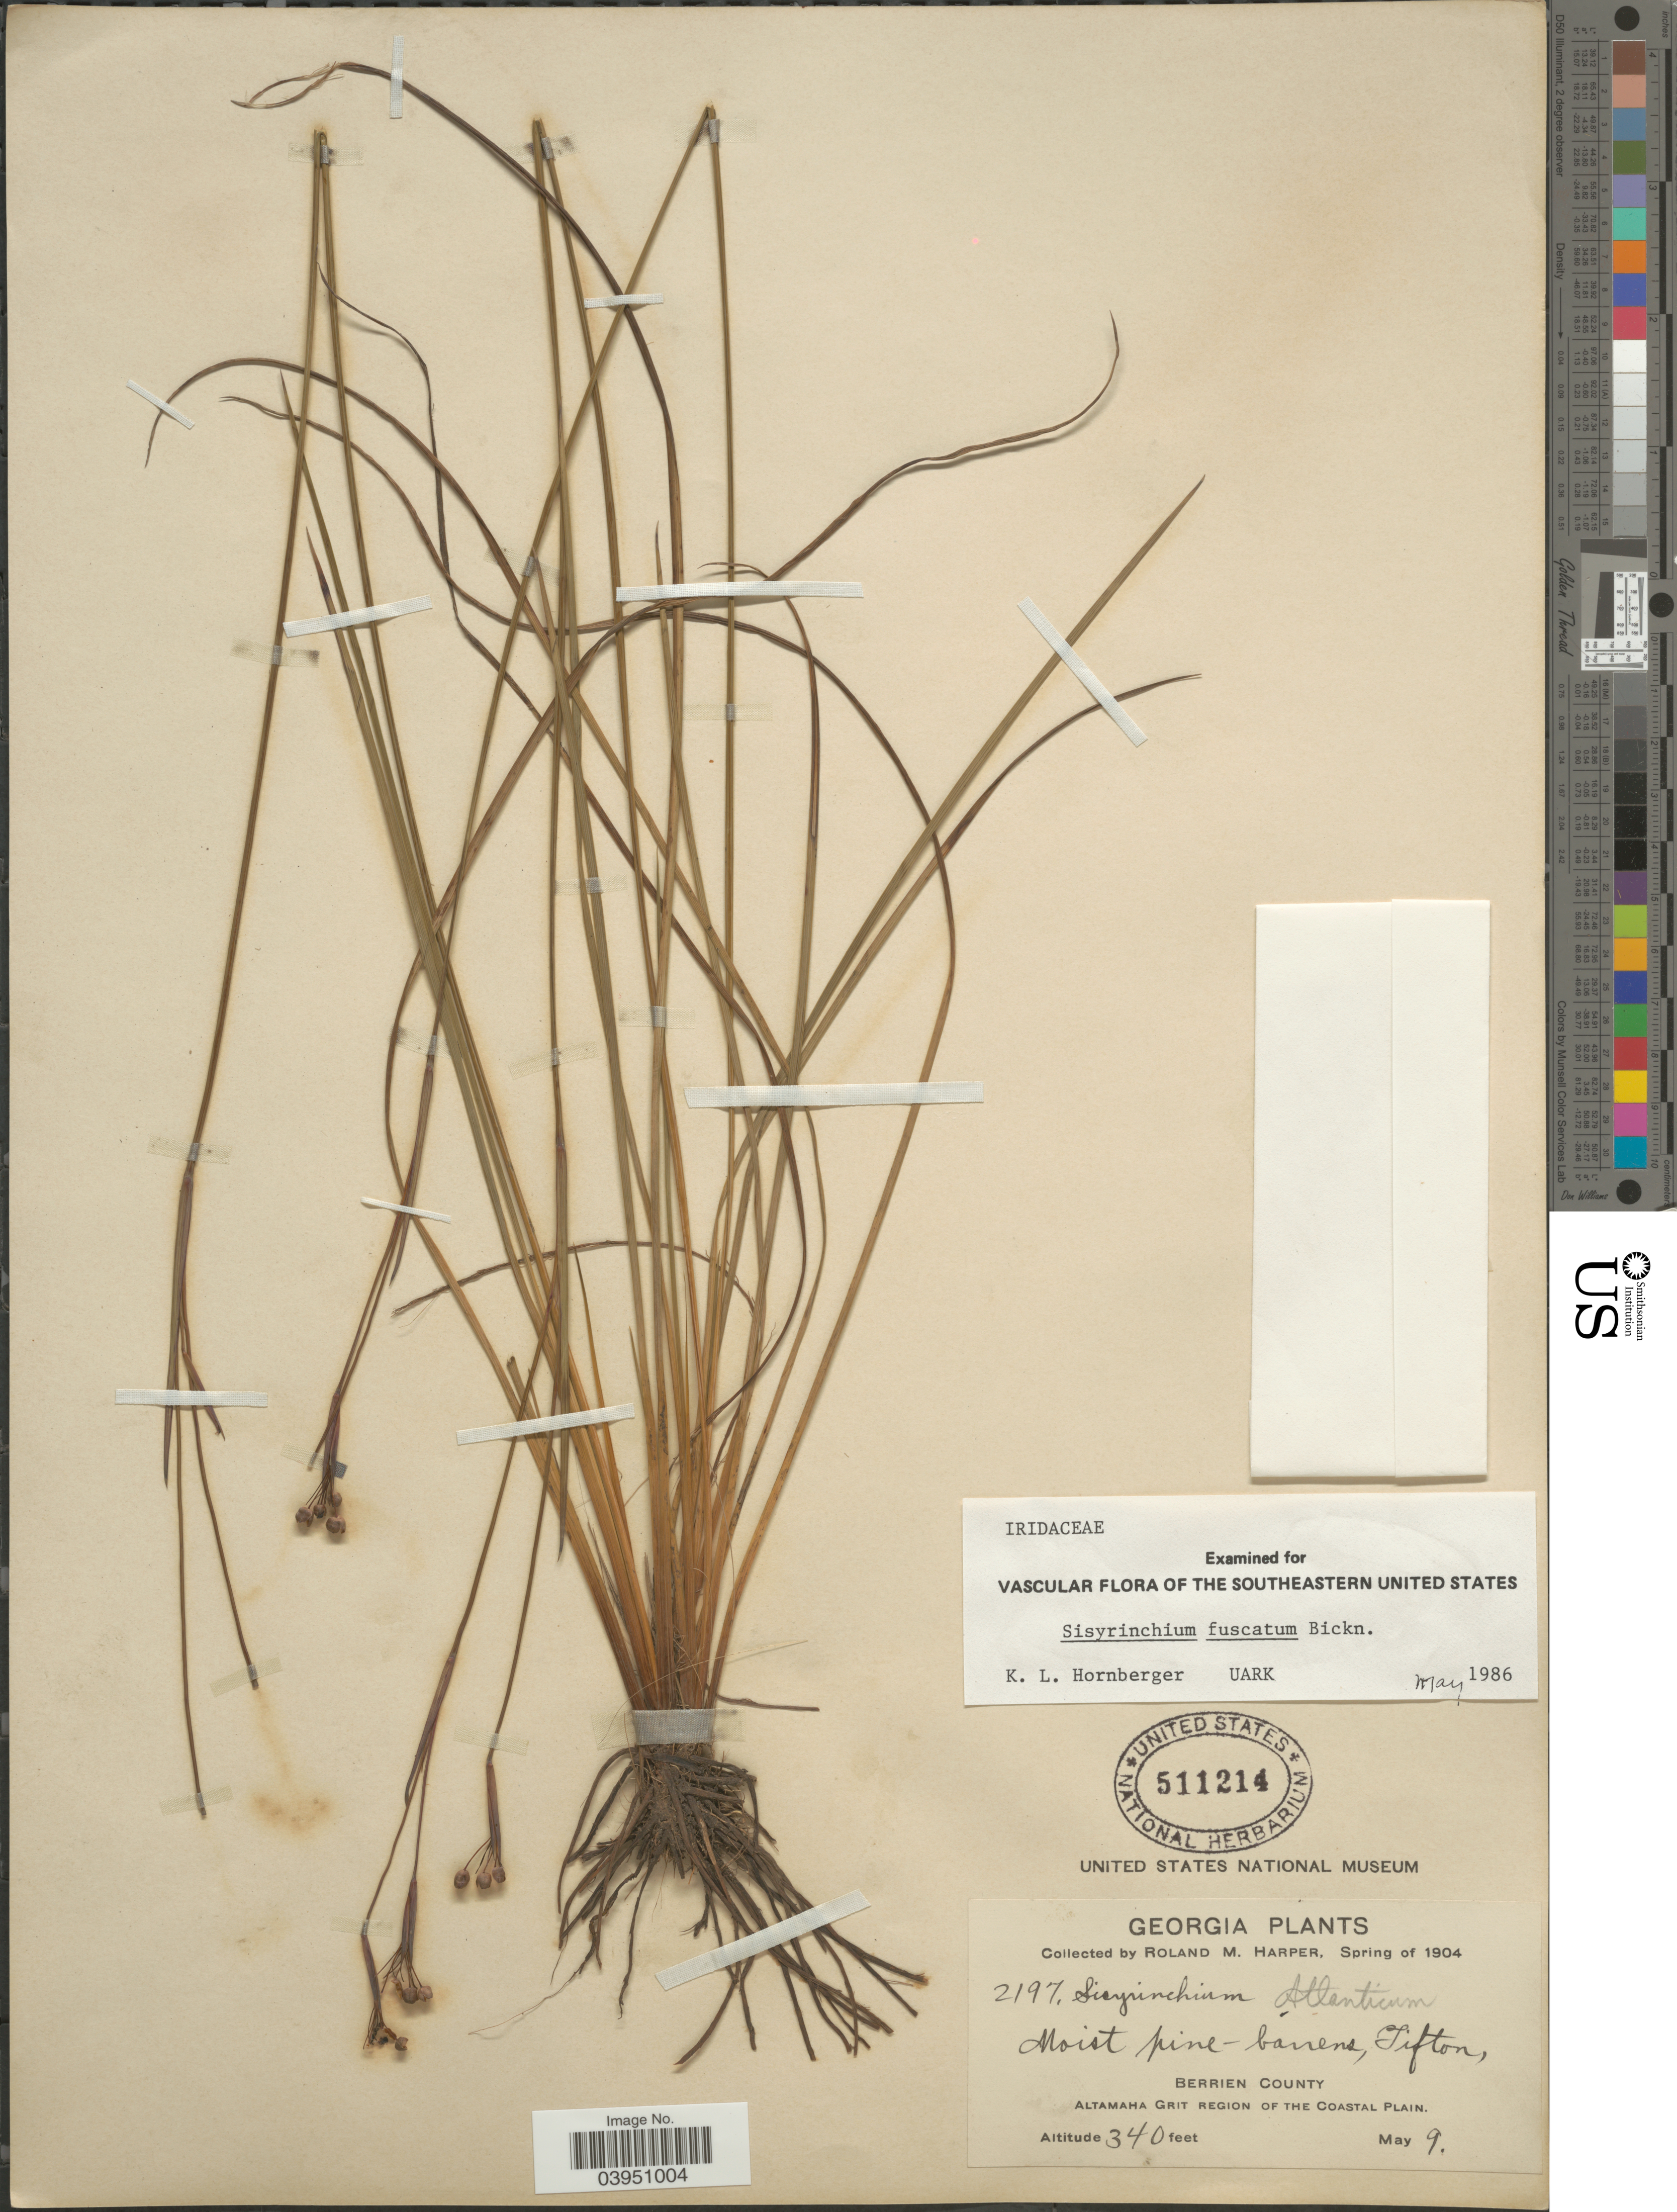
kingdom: Plantae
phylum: Tracheophyta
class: Liliopsida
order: Asparagales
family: Iridaceae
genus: Sisyrinchium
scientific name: Sisyrinchium fuscatum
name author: E.P. Bicknell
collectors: R. M. Harper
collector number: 2197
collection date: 1904-05-09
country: United States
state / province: Georgia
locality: Berrien County. Altamaha Grit Region of the Coastal Plain.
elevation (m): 104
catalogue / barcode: US 511214